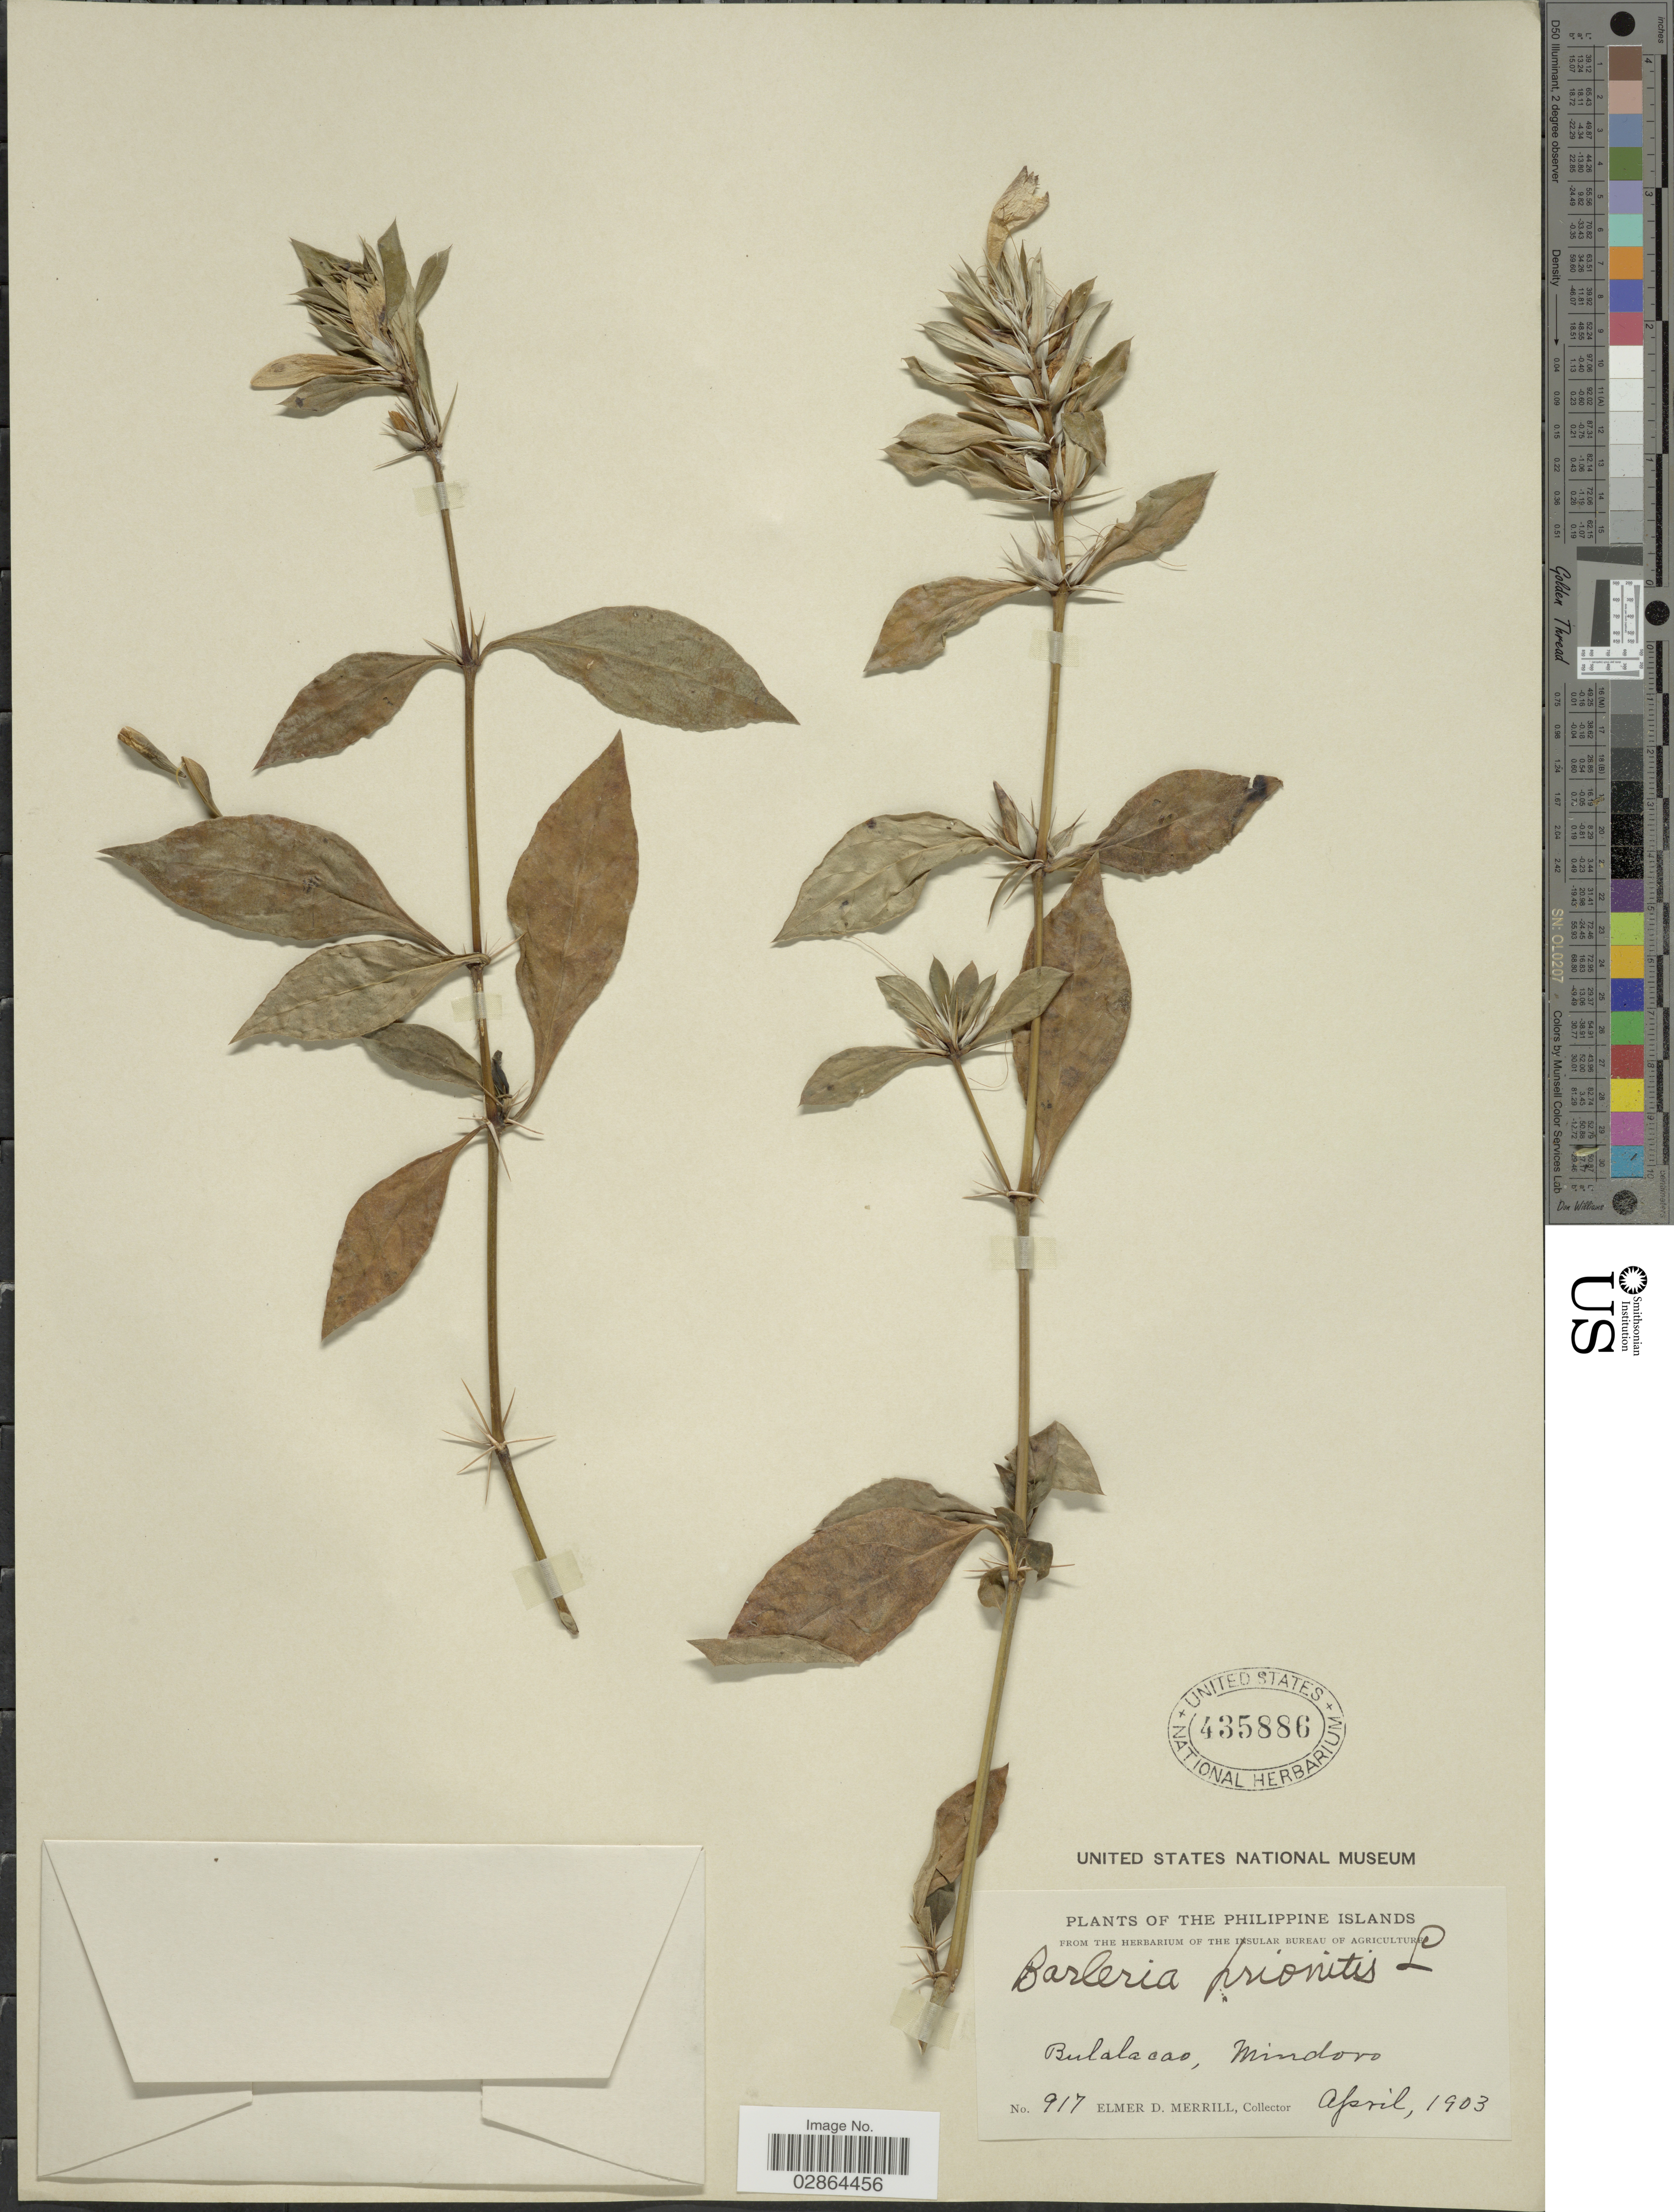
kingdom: Plantae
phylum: Tracheophyta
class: Magnoliopsida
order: Lamiales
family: Acanthaceae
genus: Barleria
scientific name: Barleria prionitis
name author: L.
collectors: E. D. Merrill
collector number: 917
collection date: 1903-04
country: Philippines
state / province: Mimaropa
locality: Philippine Islands. Bulalacao, Mindoro.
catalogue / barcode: US 435886